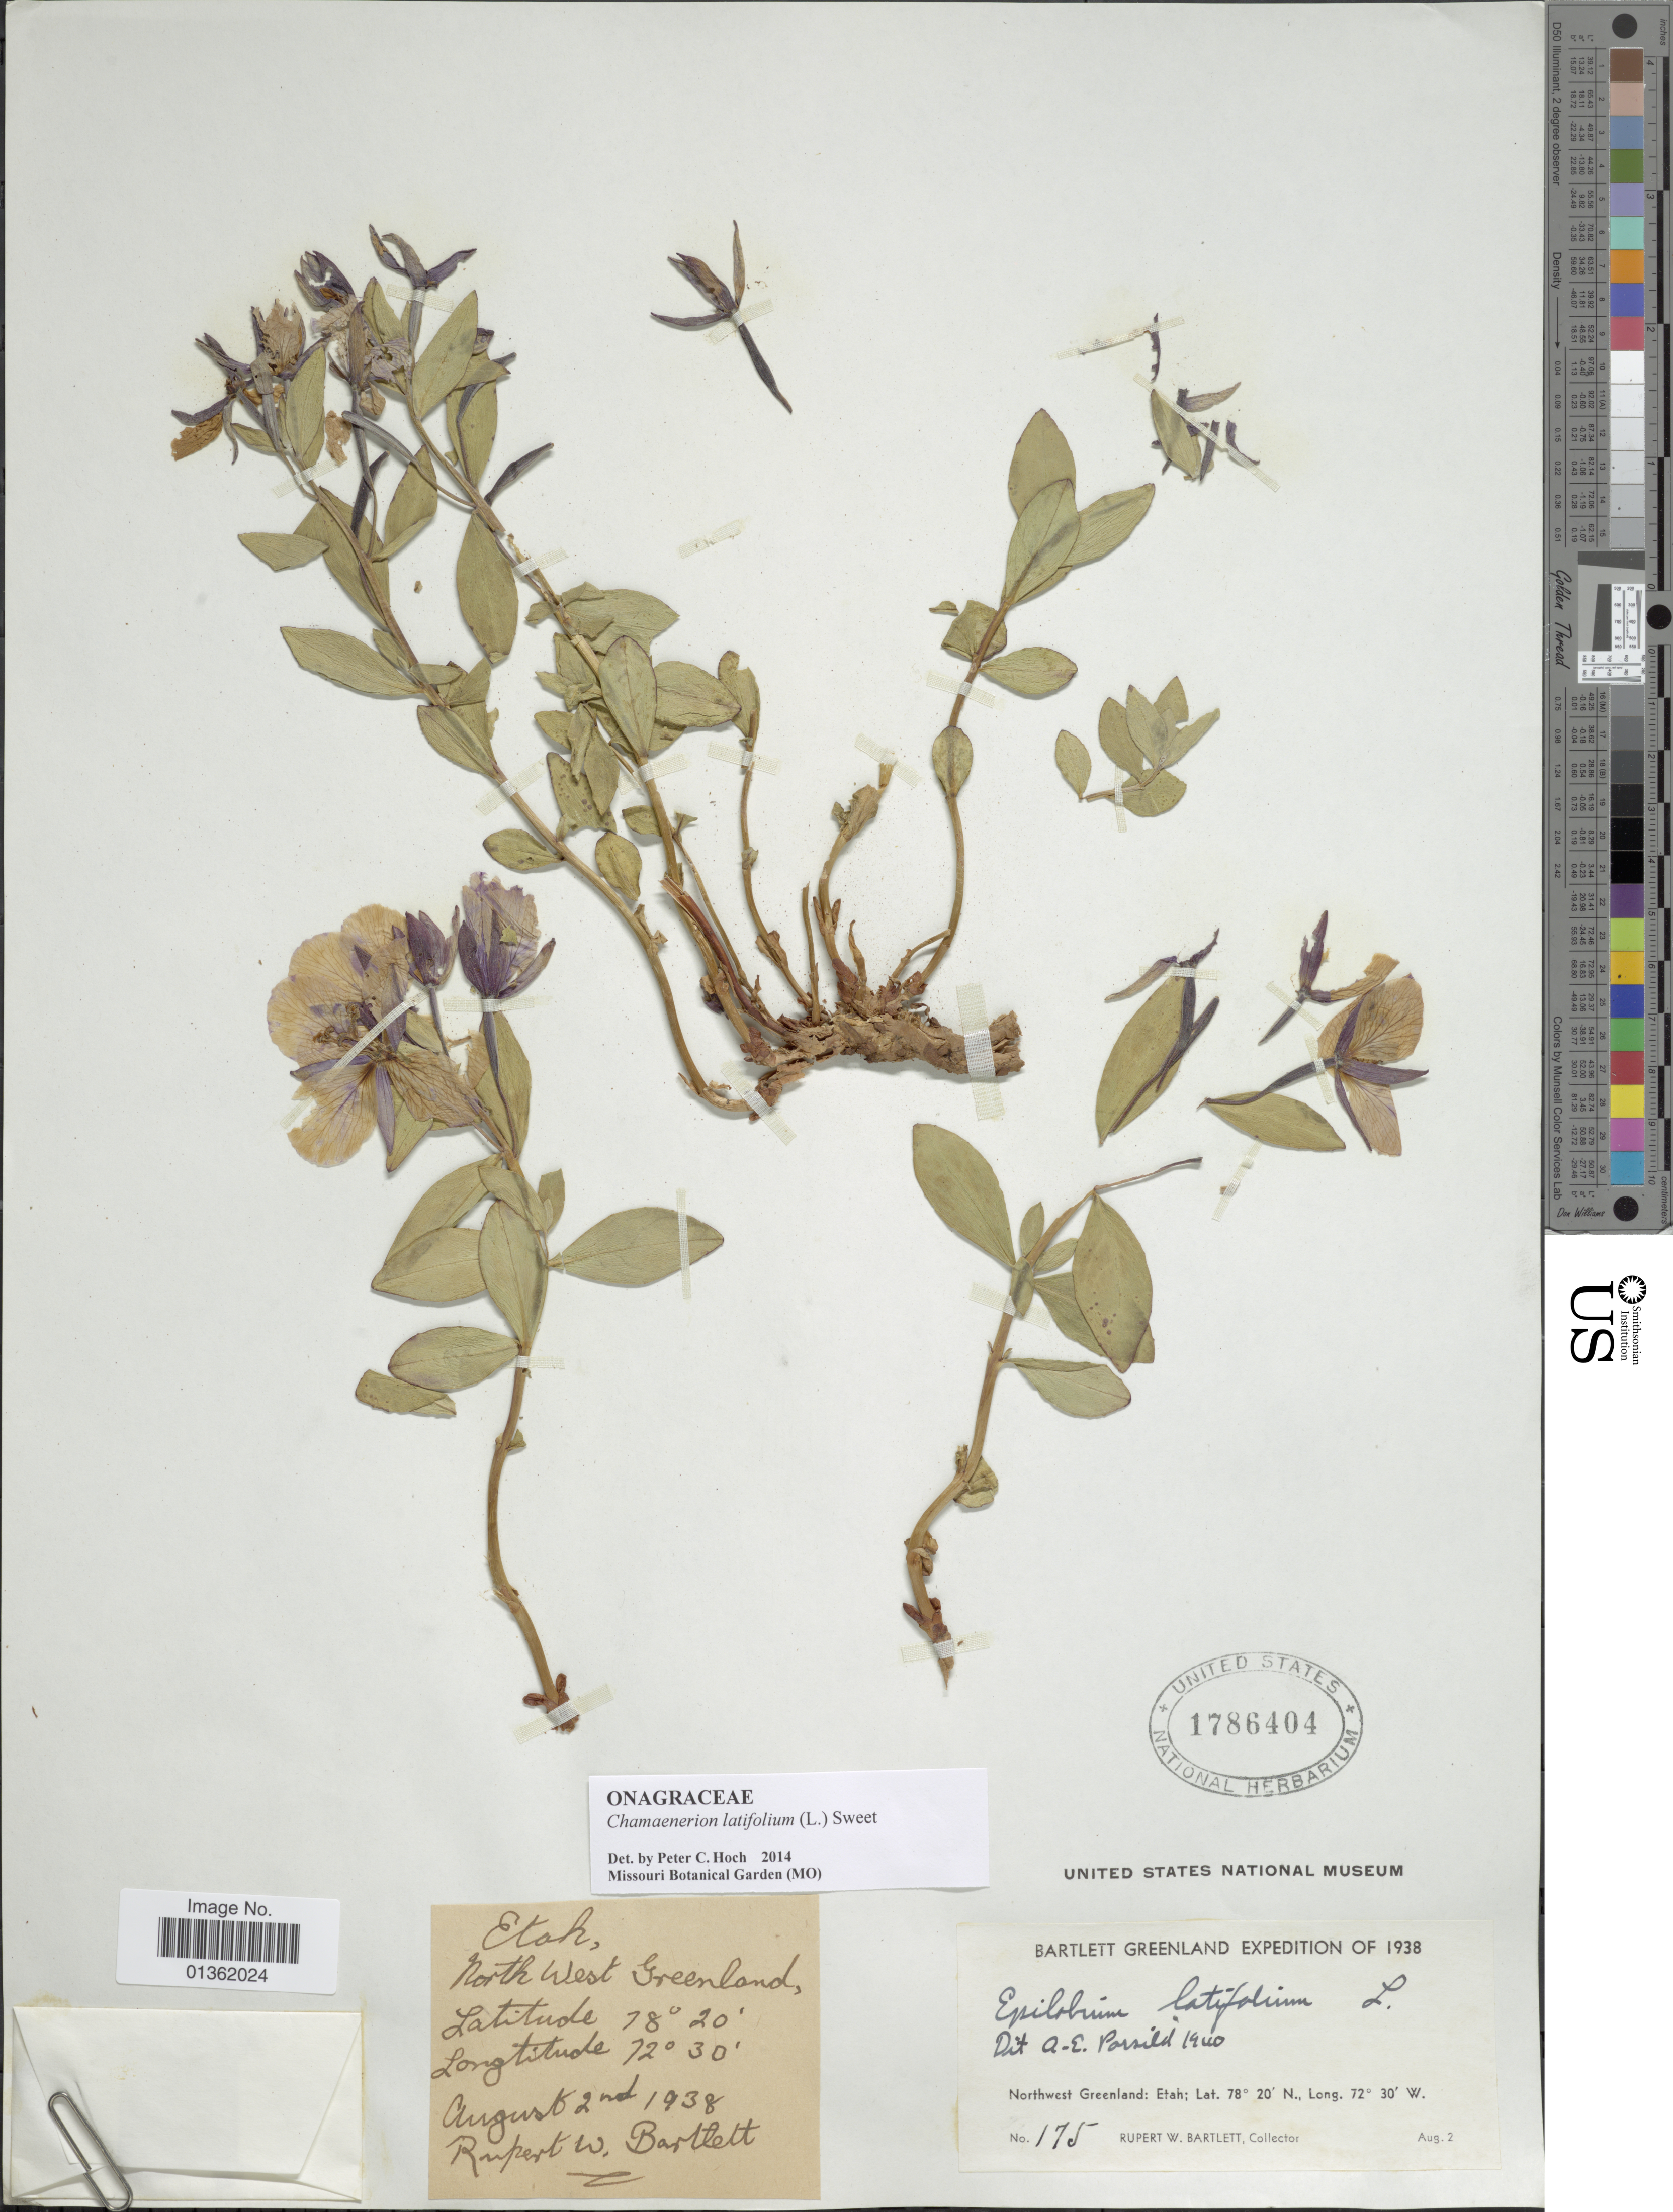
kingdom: Plantae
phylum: Tracheophyta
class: Magnoliopsida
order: Myrtales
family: Onagraceae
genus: Chamaenerion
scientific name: Chamaenerion latifolium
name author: (L.) Th. Fr. & Lange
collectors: R. W. Bartlett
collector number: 175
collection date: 1938-08-02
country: Greenland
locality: Northwest Greenland: Etah.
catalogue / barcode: US 1786404